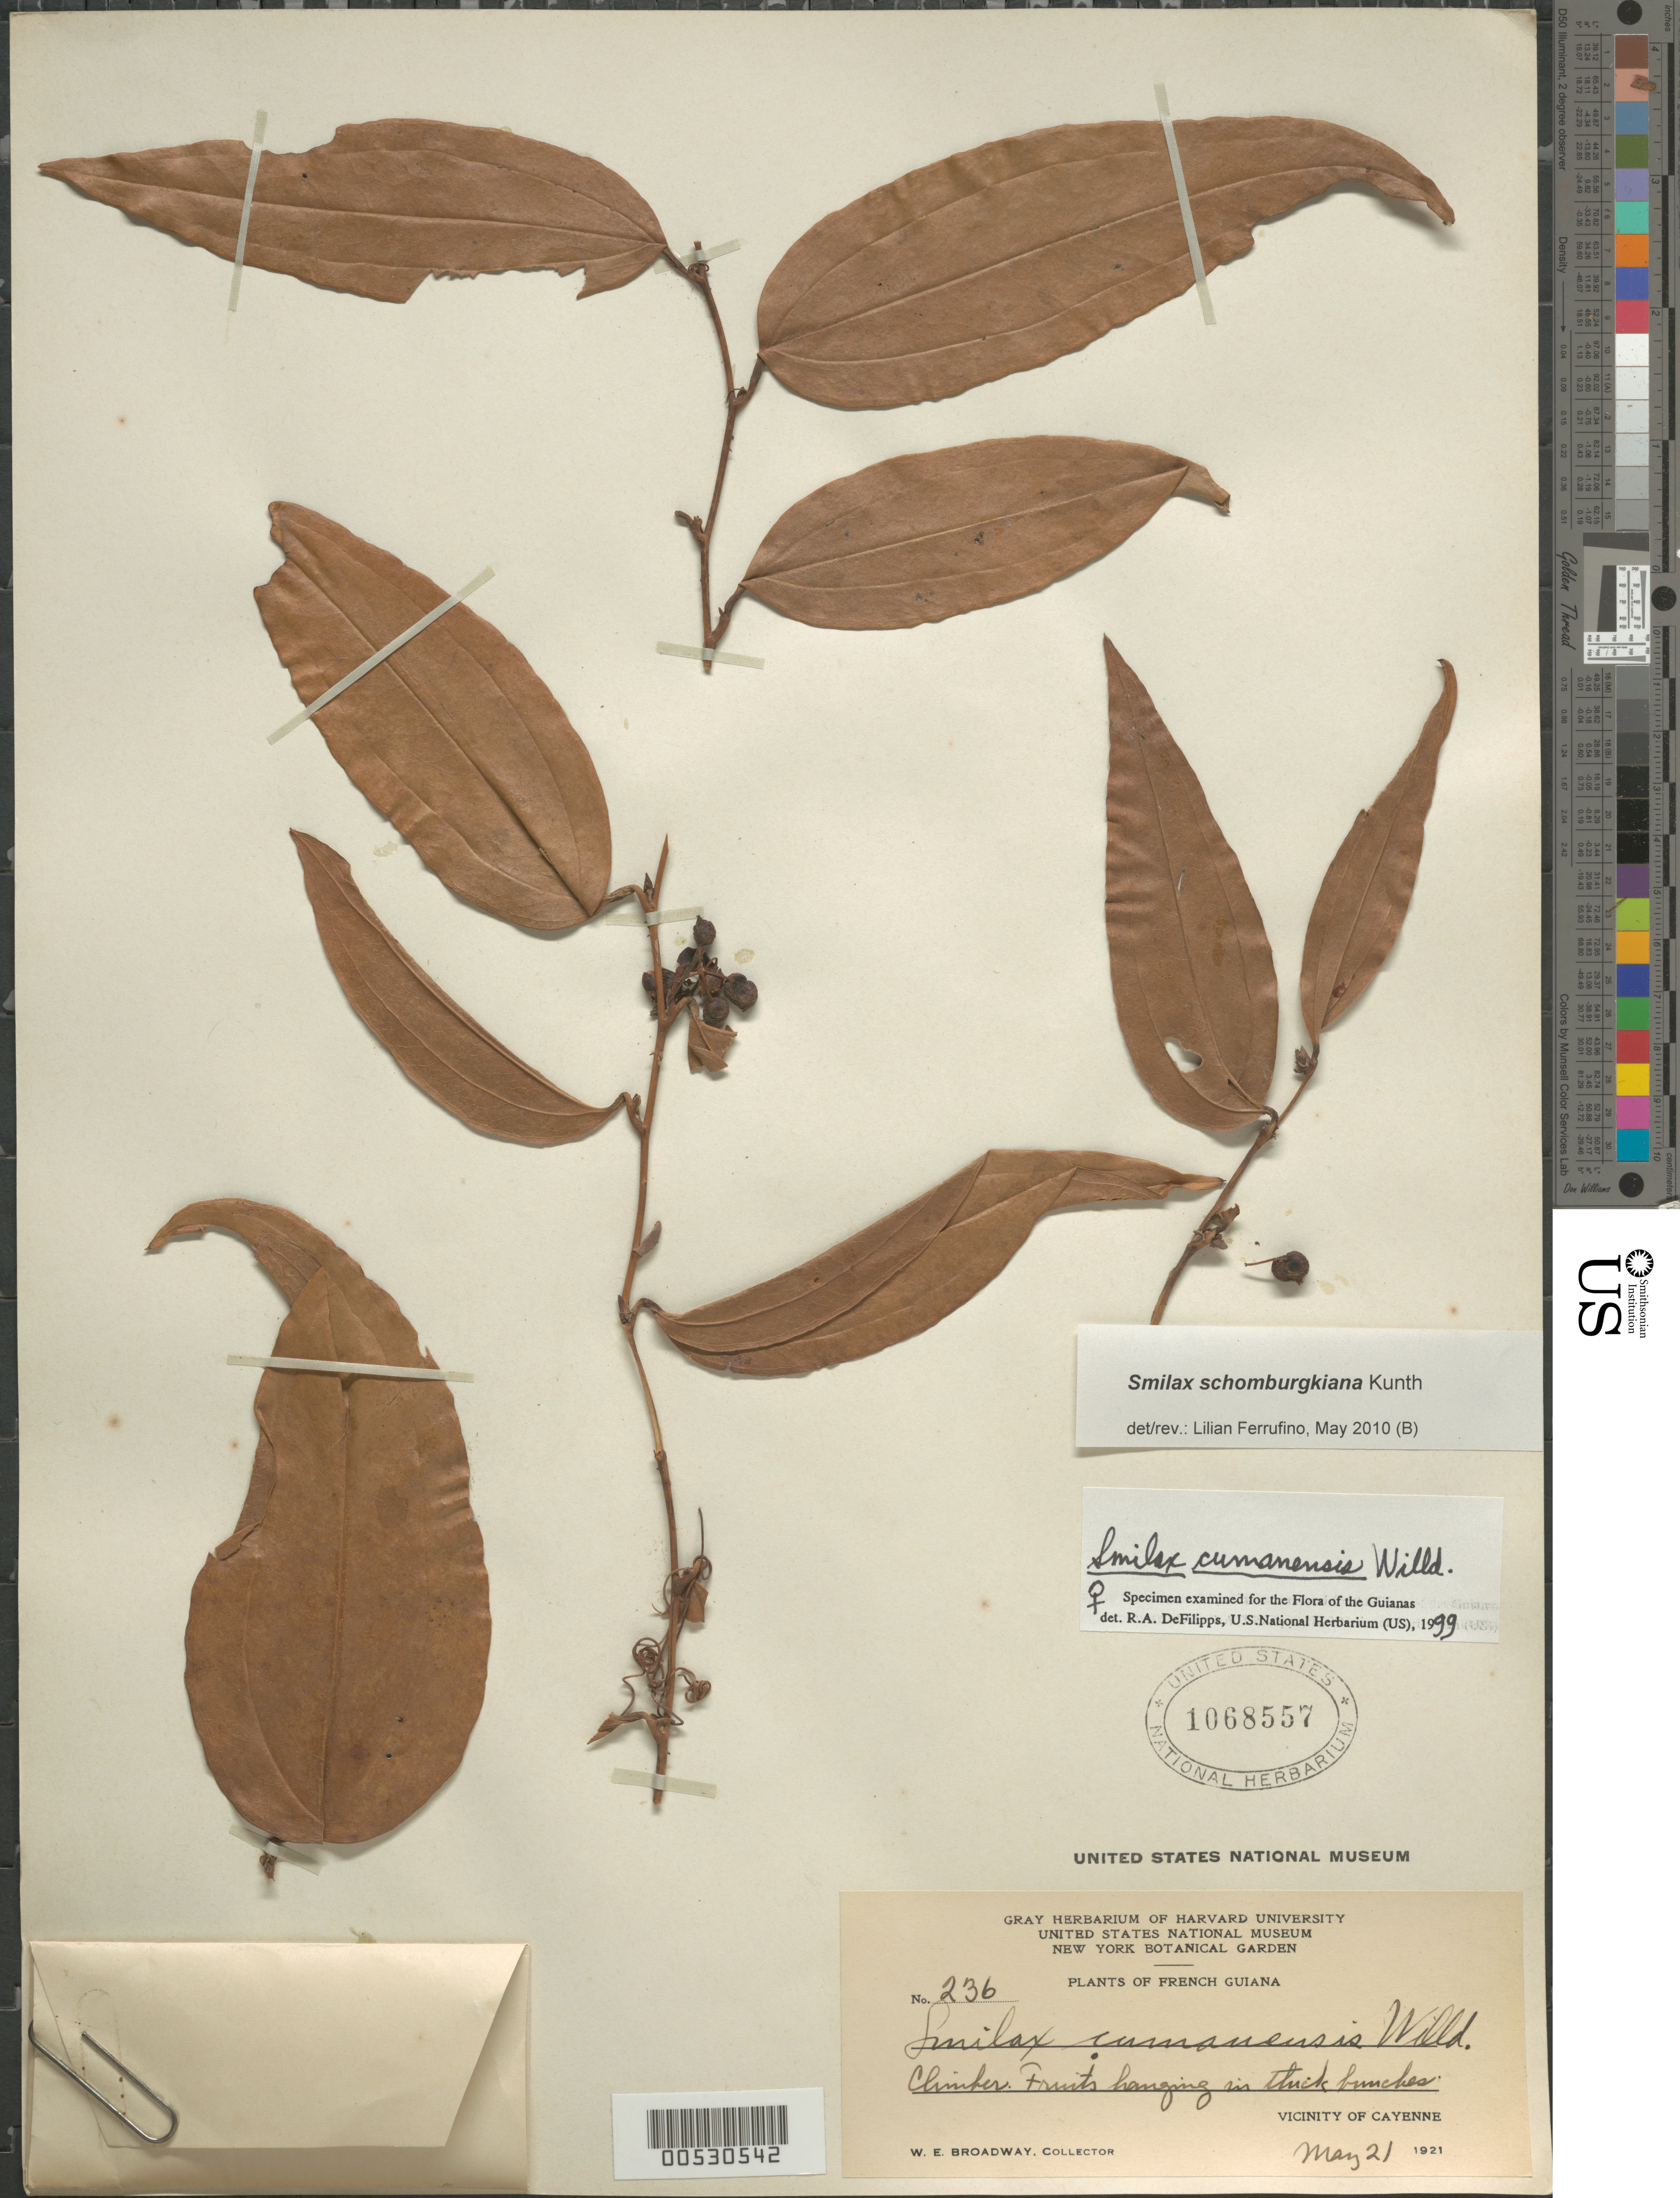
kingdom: Plantae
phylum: Tracheophyta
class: Liliopsida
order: Liliales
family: Smilacaceae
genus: Smilax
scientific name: Smilax schomburgkiana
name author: Kunth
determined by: Ferrufino, L., (USJ), Herbario Universidad de Costa Rica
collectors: W. E. Broadway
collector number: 236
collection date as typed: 21-May-21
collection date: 1921-05-21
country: French Guiana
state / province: Cayenne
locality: Cayenne, vic.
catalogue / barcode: US 1068557